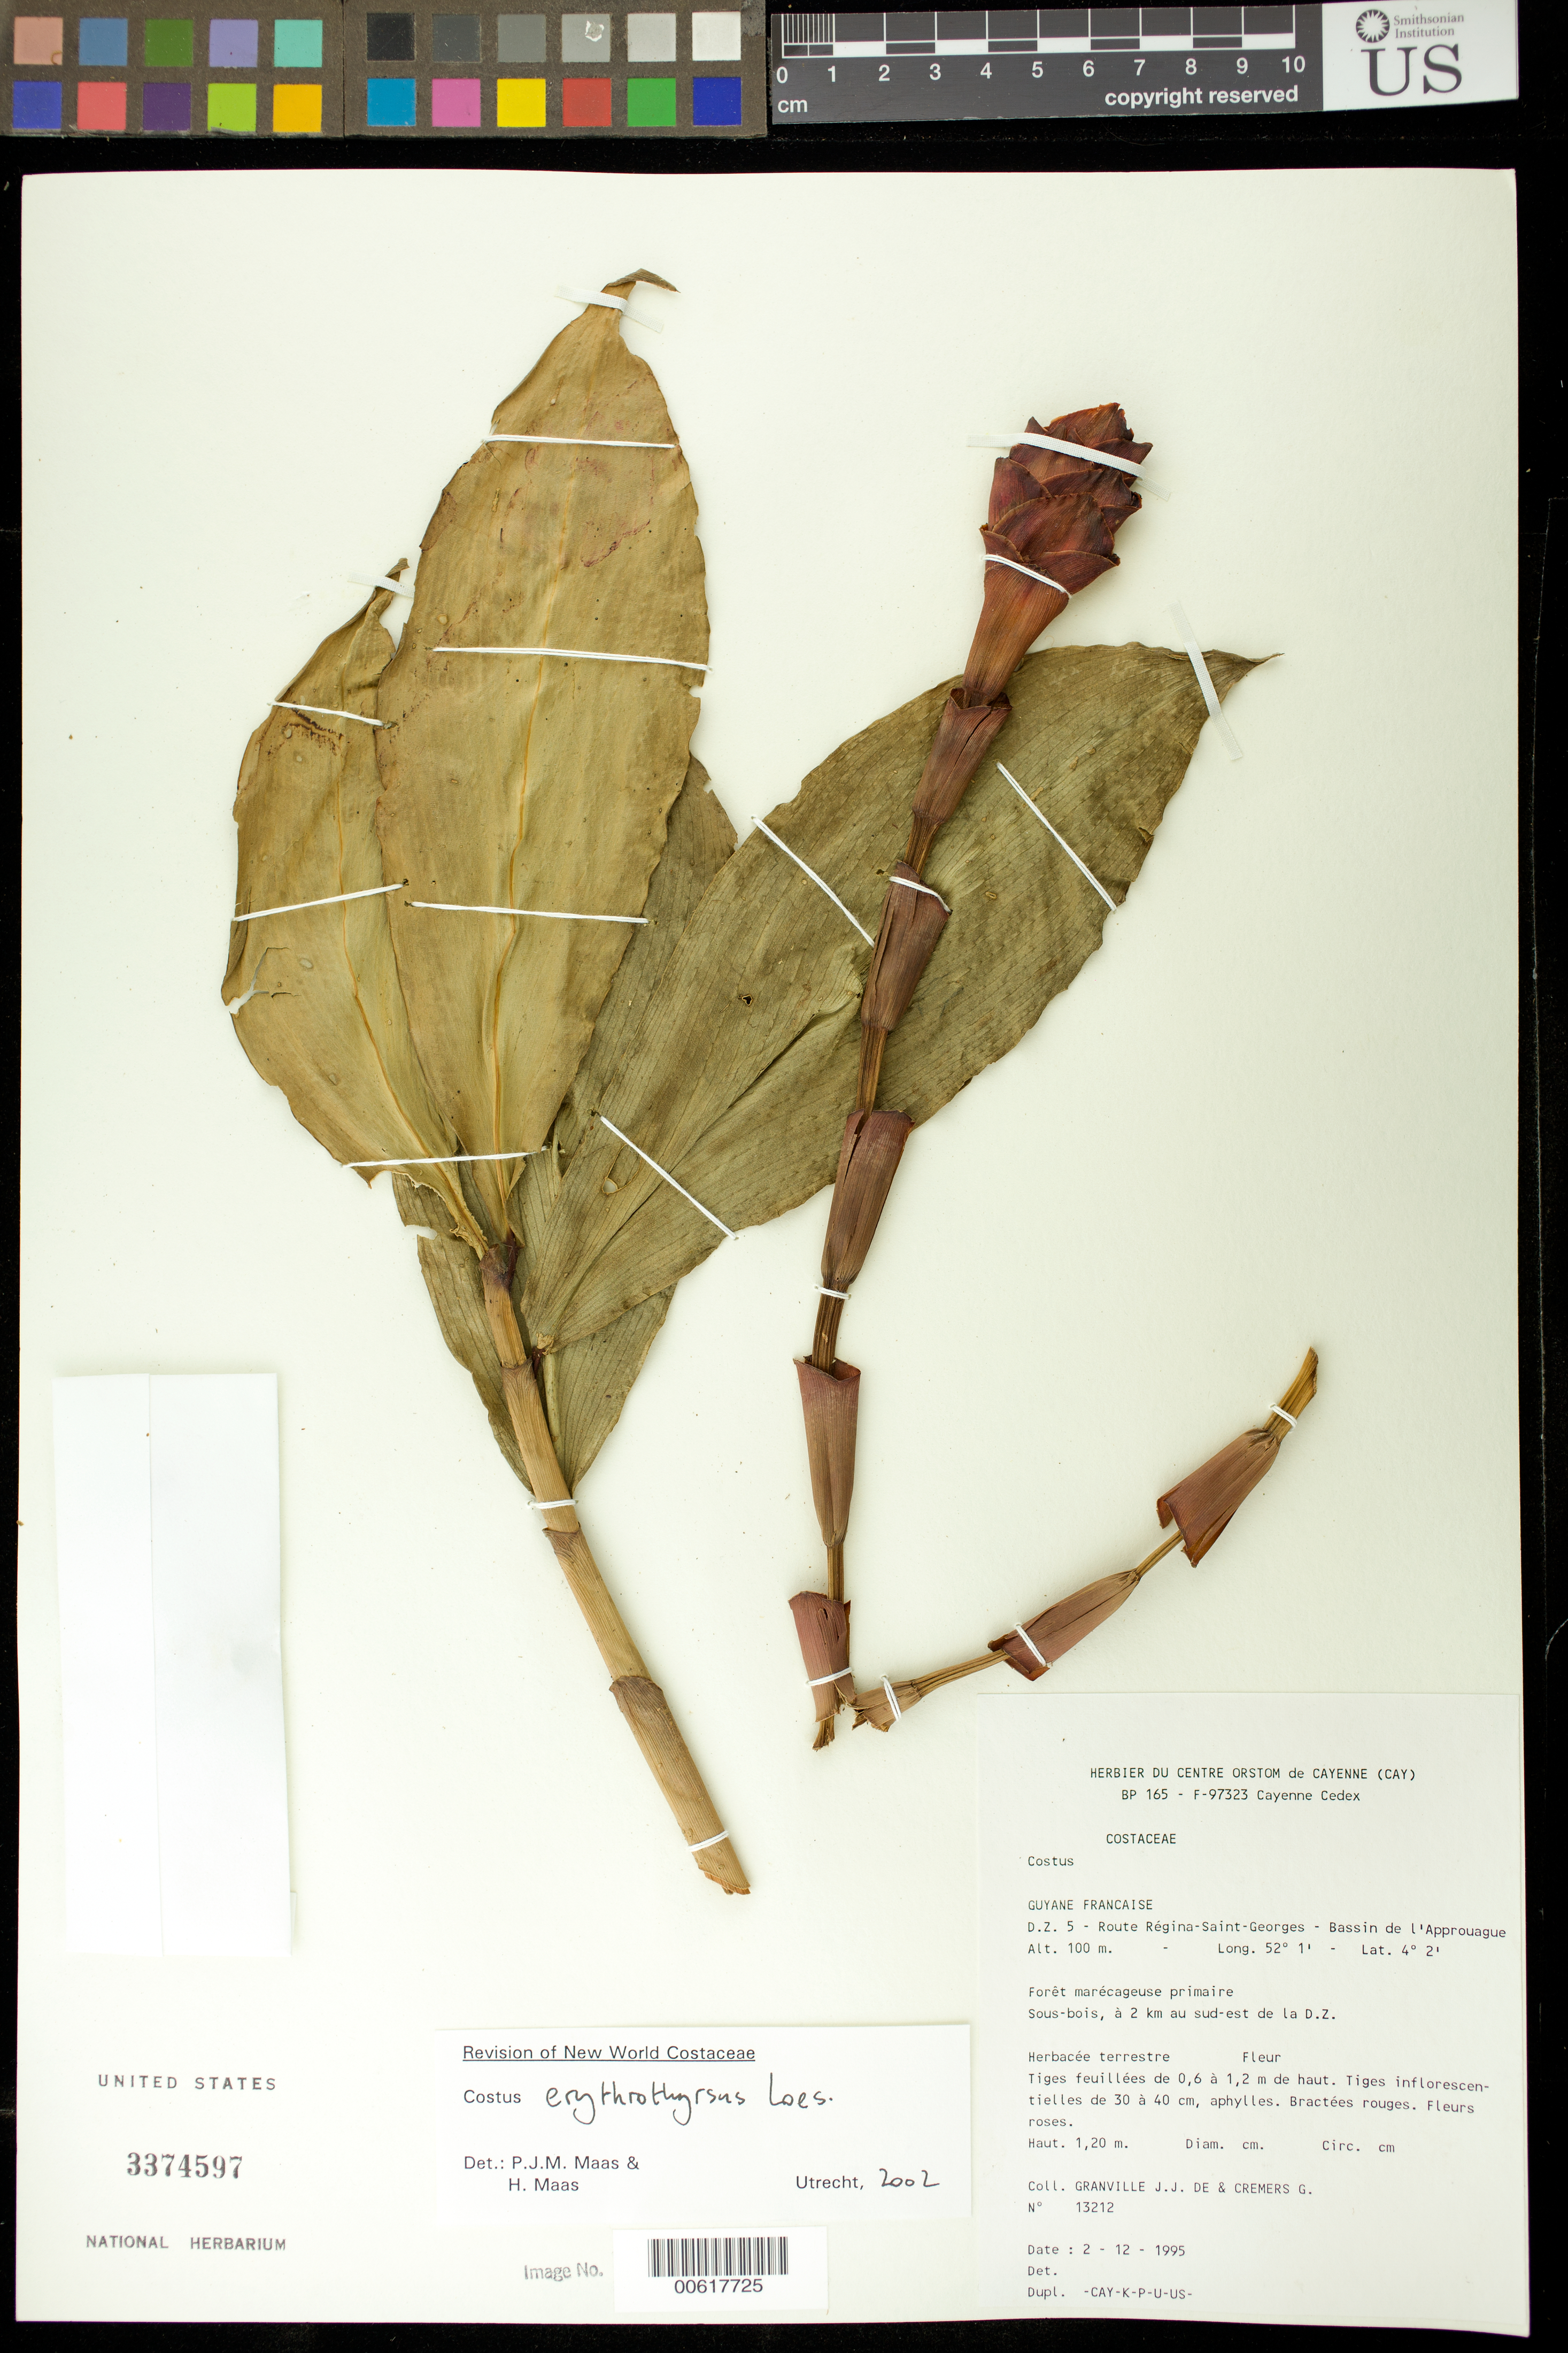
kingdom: Plantae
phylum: Tracheophyta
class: Liliopsida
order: Zingiberales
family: Costaceae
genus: Costus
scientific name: Costus erythrothyrsus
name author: Loes.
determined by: Maas, Paul J.; Maas, H.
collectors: J.-J. de Granville & G. Cremers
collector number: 13212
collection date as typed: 2-Dec-95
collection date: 1995-12-02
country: French Guiana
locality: Route Regina-Saint-Georges, D.Z. 5, Bassin de l'Approuague, 2 km sud-est de la D.Z.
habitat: Forêt marécageuse primaire. Sous bois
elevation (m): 100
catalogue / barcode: US 3374597